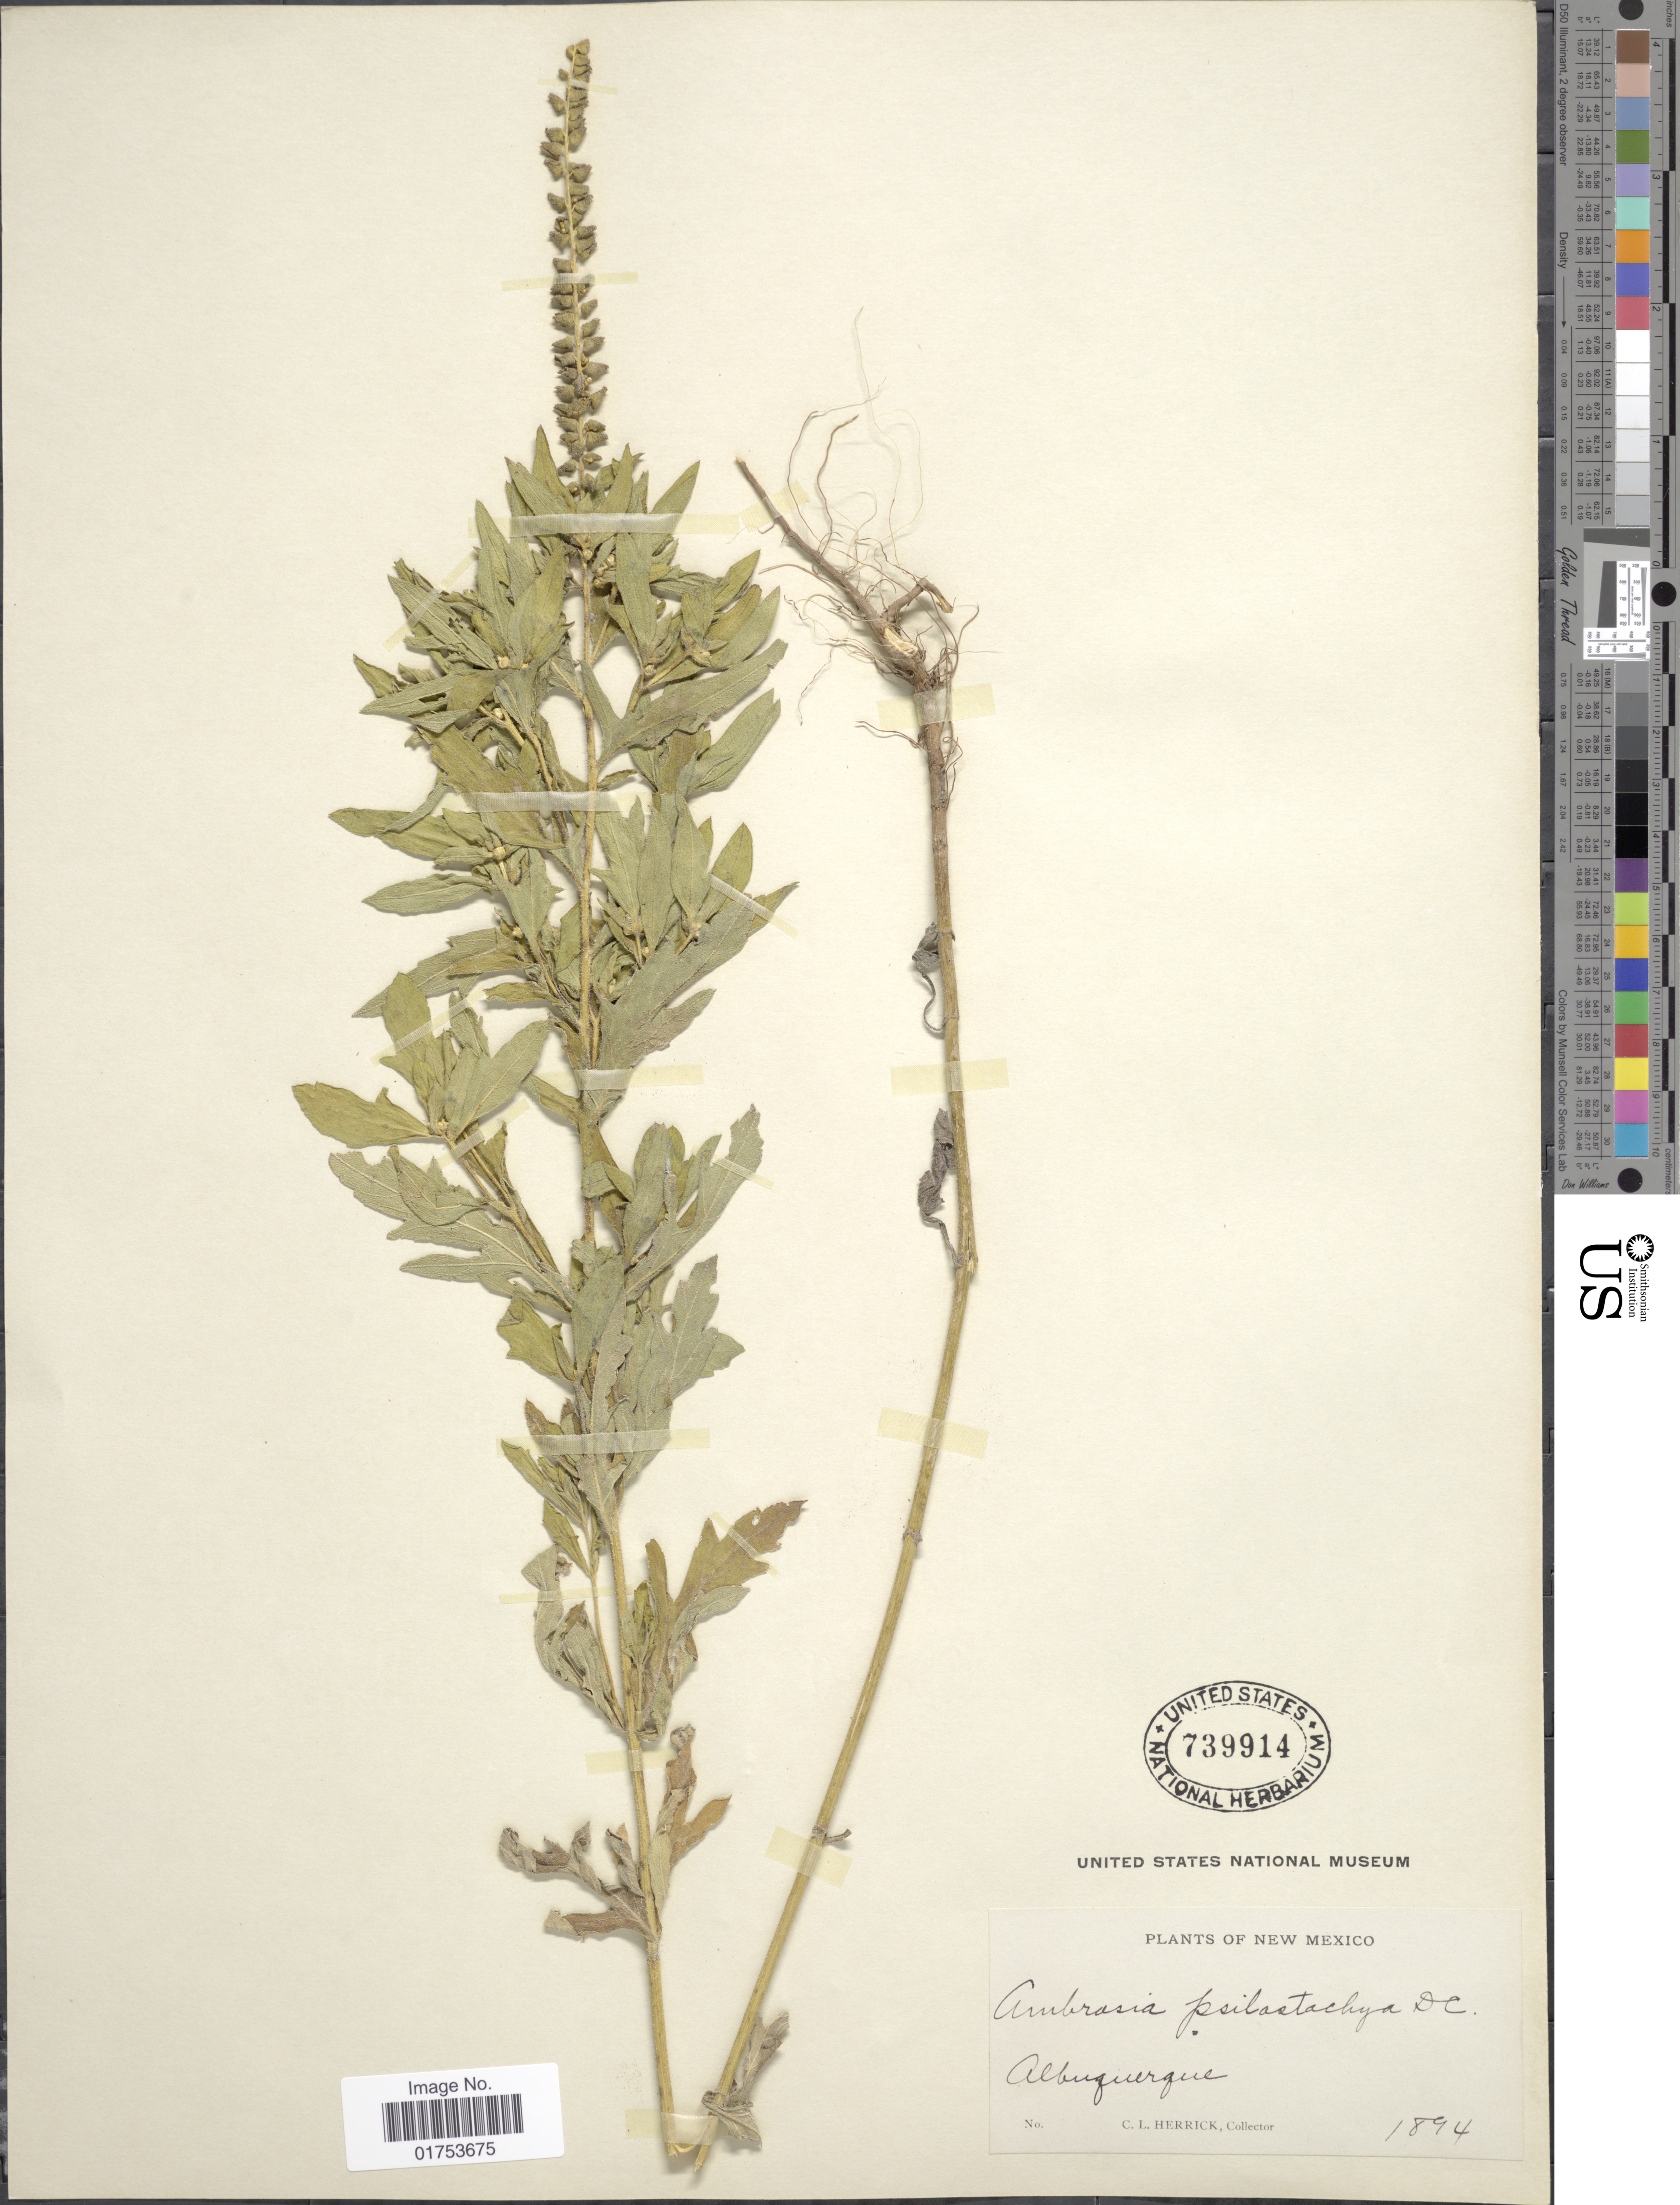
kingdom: Plantae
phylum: Tracheophyta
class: Magnoliopsida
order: Asterales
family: Asteraceae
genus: Ambrosia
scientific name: Ambrosia psilostachya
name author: DC.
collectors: C. Herrick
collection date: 1894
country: United States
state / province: New Mexico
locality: Albuquerque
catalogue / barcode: US 739914